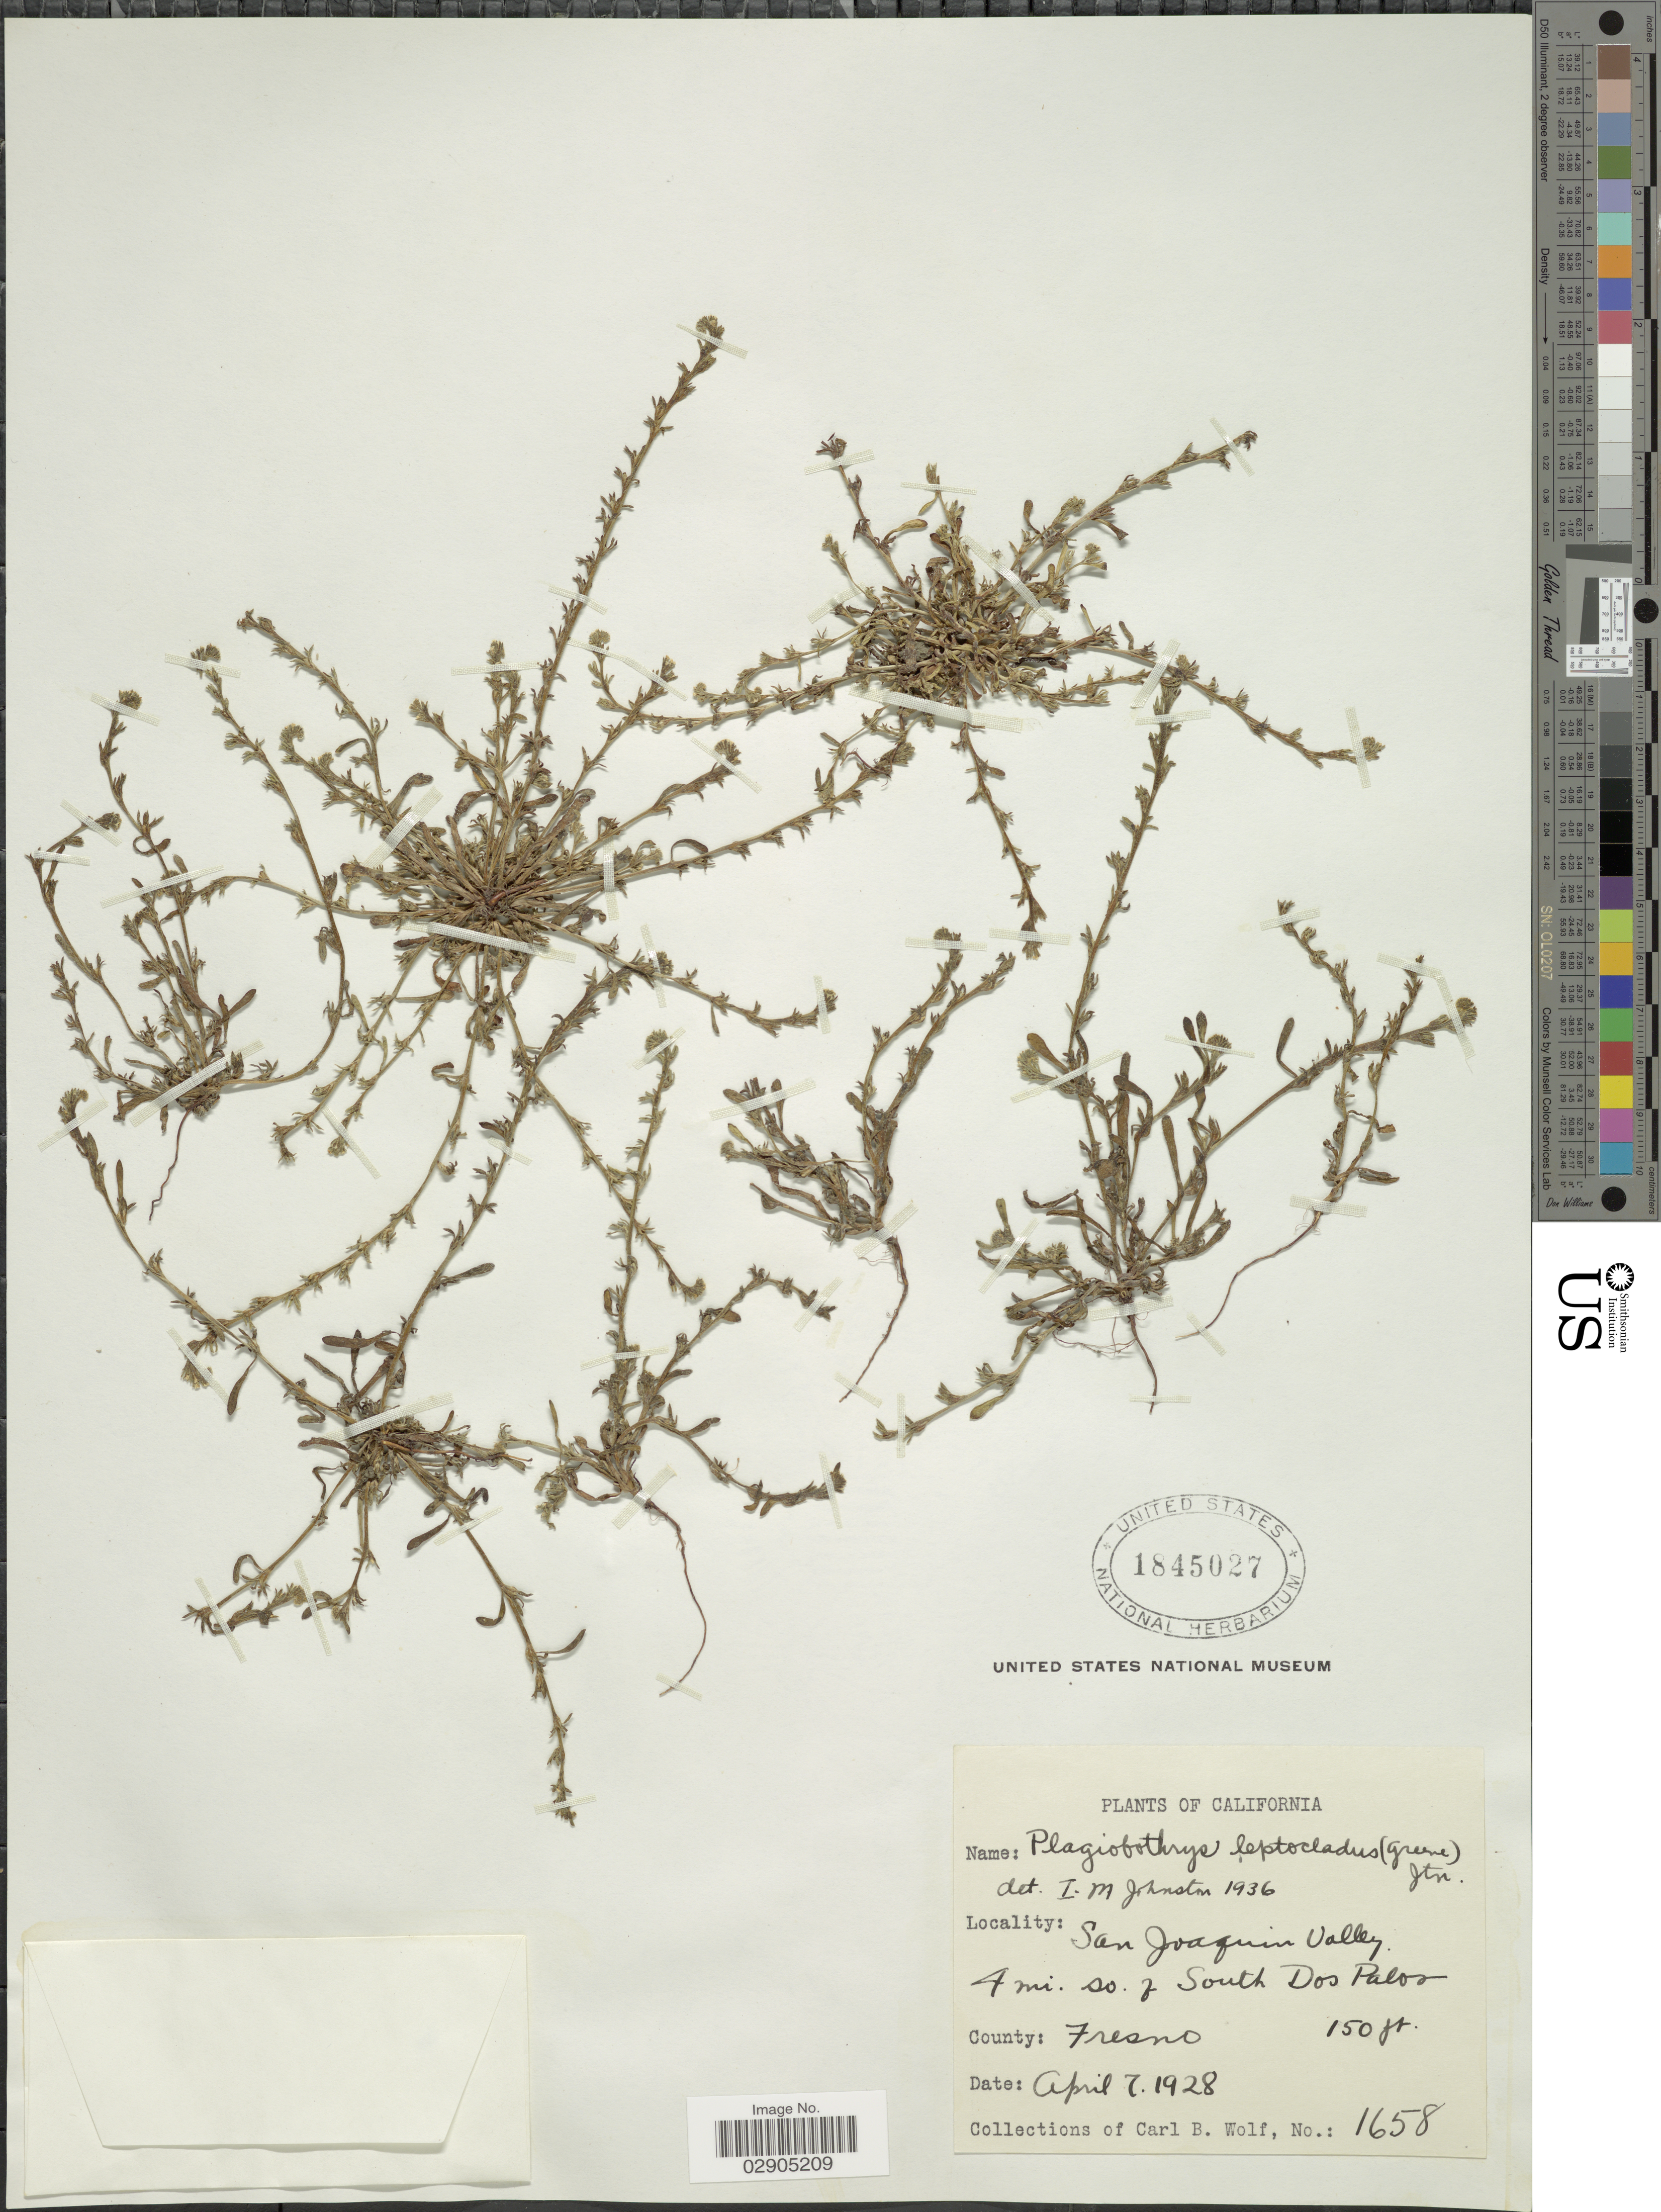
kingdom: Plantae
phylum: Tracheophyta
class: Magnoliopsida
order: Boraginales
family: Boraginaceae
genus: Allocarya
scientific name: Allocarya leptoclada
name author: Greene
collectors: C. B. Wolf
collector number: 1658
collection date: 1928-04-07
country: United States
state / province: California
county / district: Fresno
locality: San Joaquin Valley. 4 mi. So. South Dos Palos. County: Fresno.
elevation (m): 46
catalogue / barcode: US 1845027